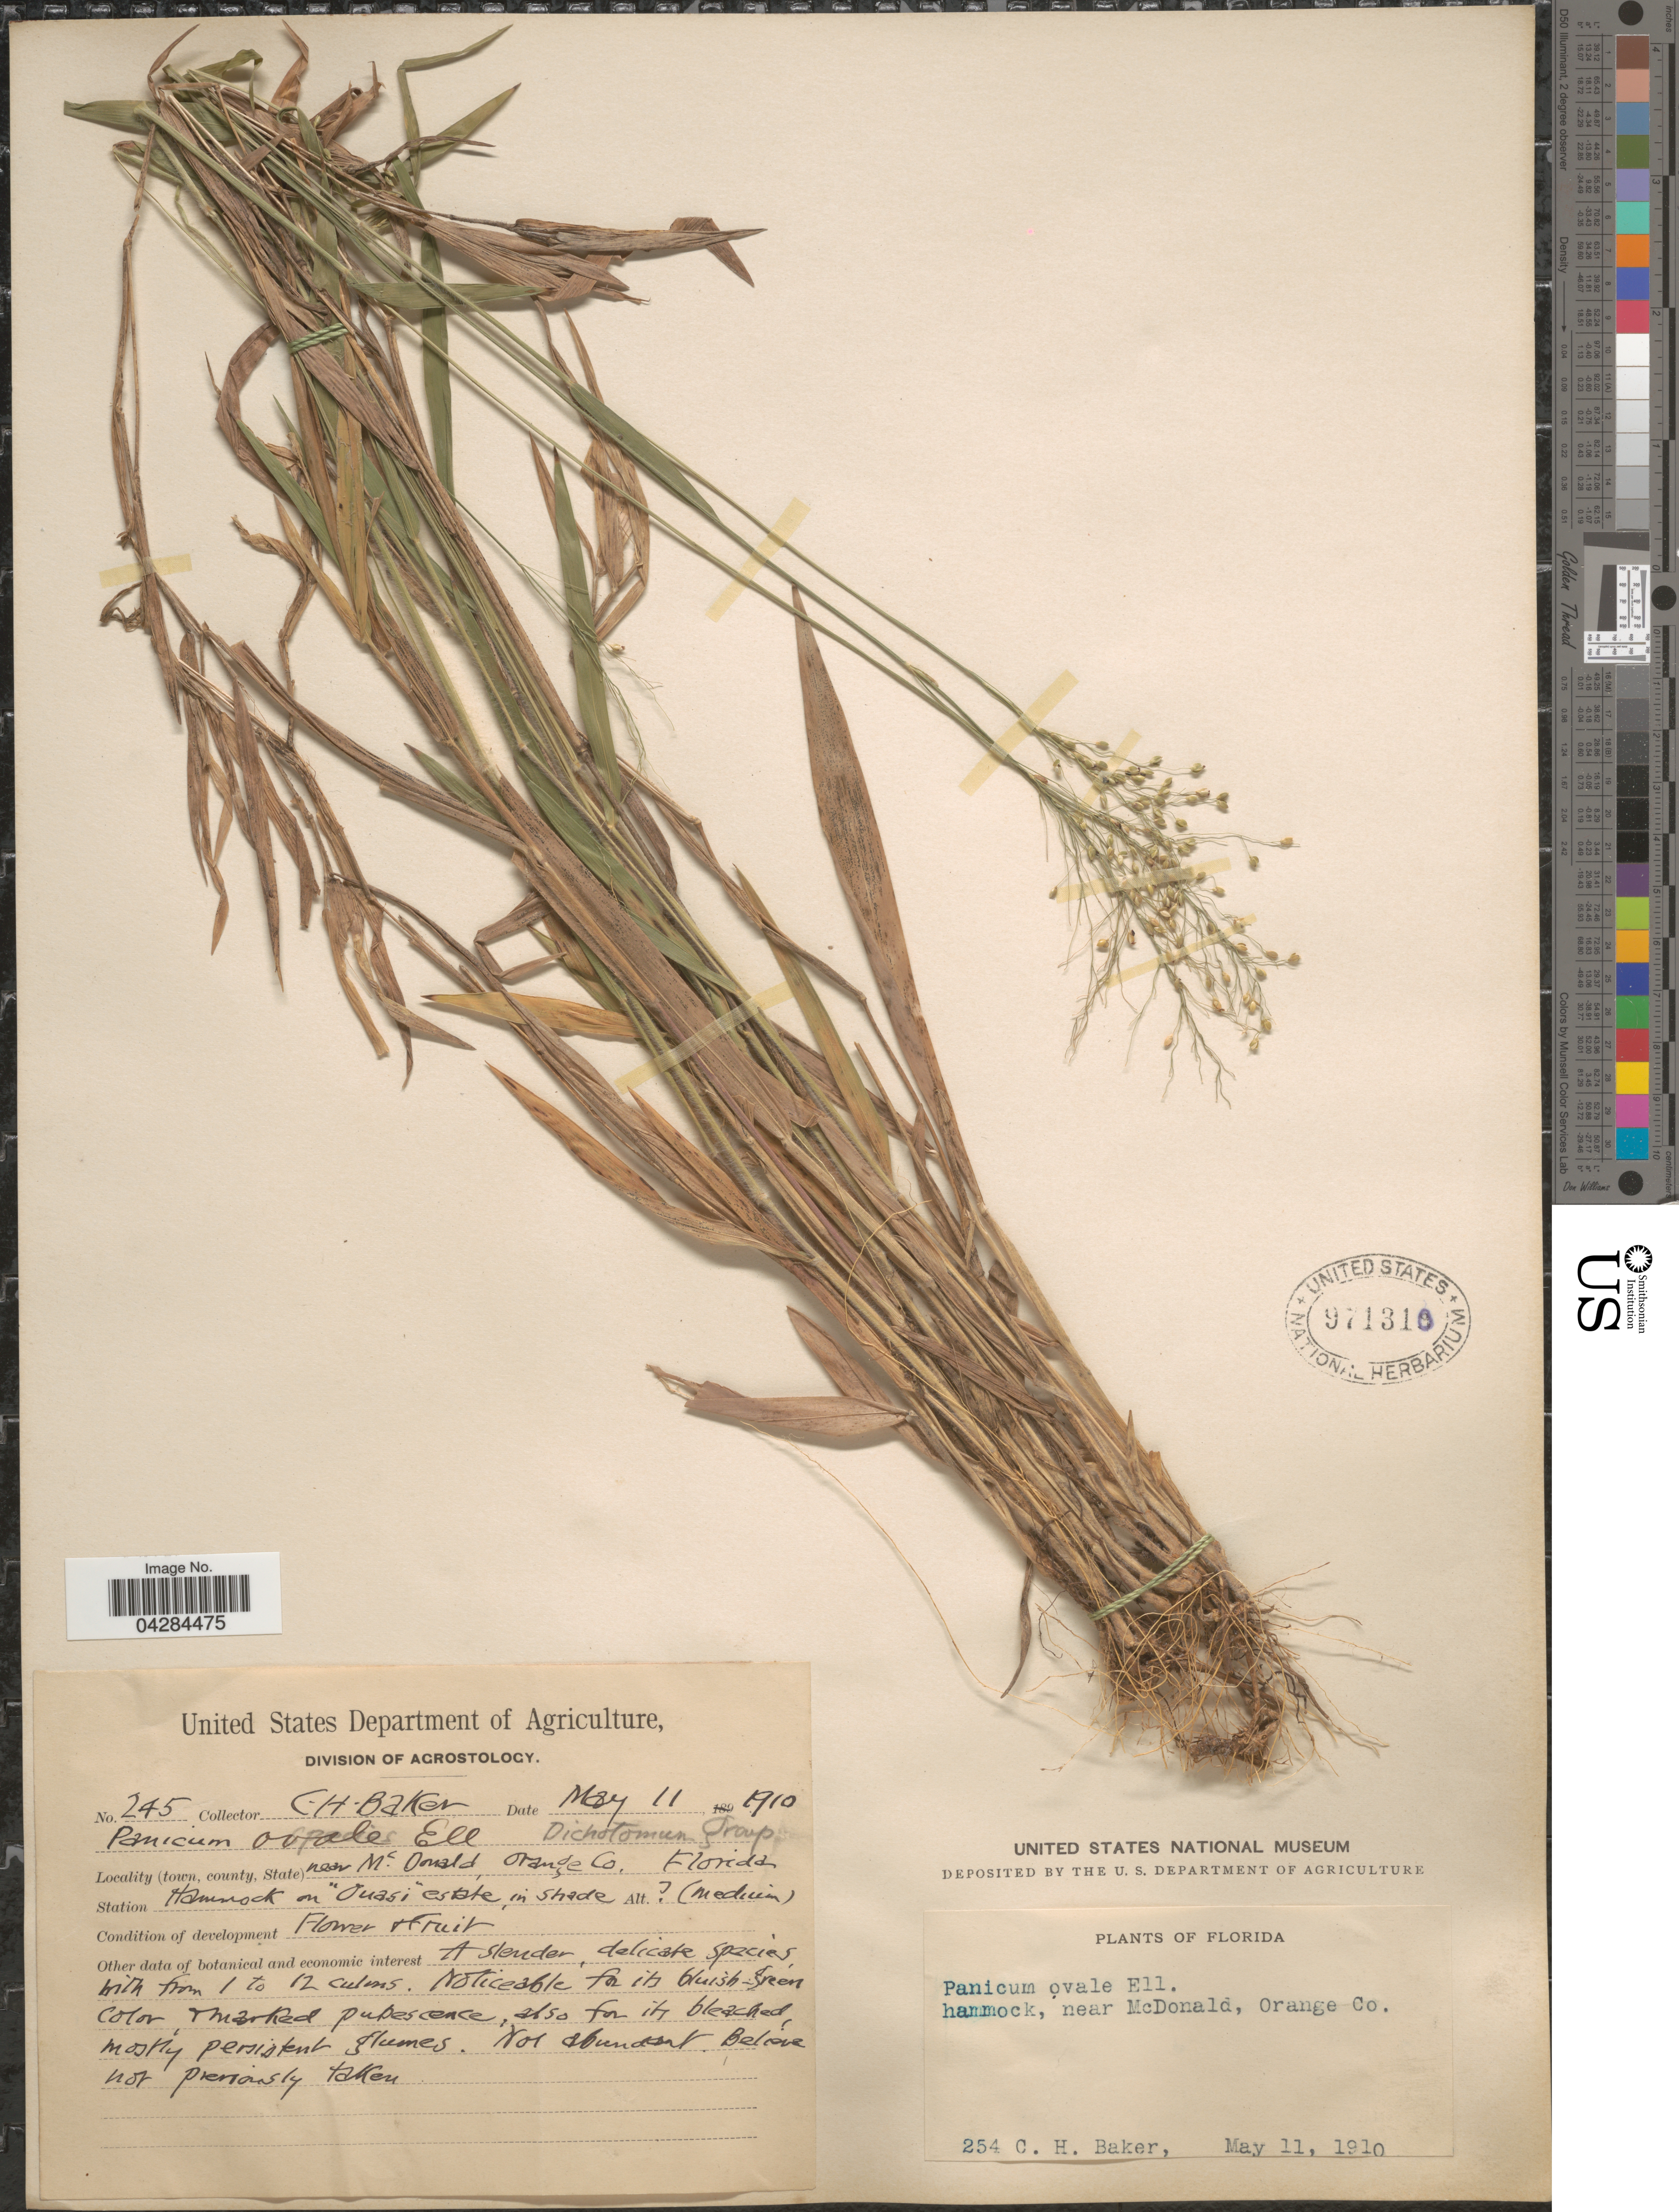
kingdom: Plantae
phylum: Tracheophyta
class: Liliopsida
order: Poales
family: Poaceae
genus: Dichanthelium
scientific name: Dichanthelium ovale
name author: (Elliott) Gould & C.A. Clark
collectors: C. H. Baker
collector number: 245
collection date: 1910-05-11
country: United States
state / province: Florida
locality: (town, county, state) near Mc. Donald, Orange Co. Hammock on "Ouasi" estate, in shade.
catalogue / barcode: US 971310